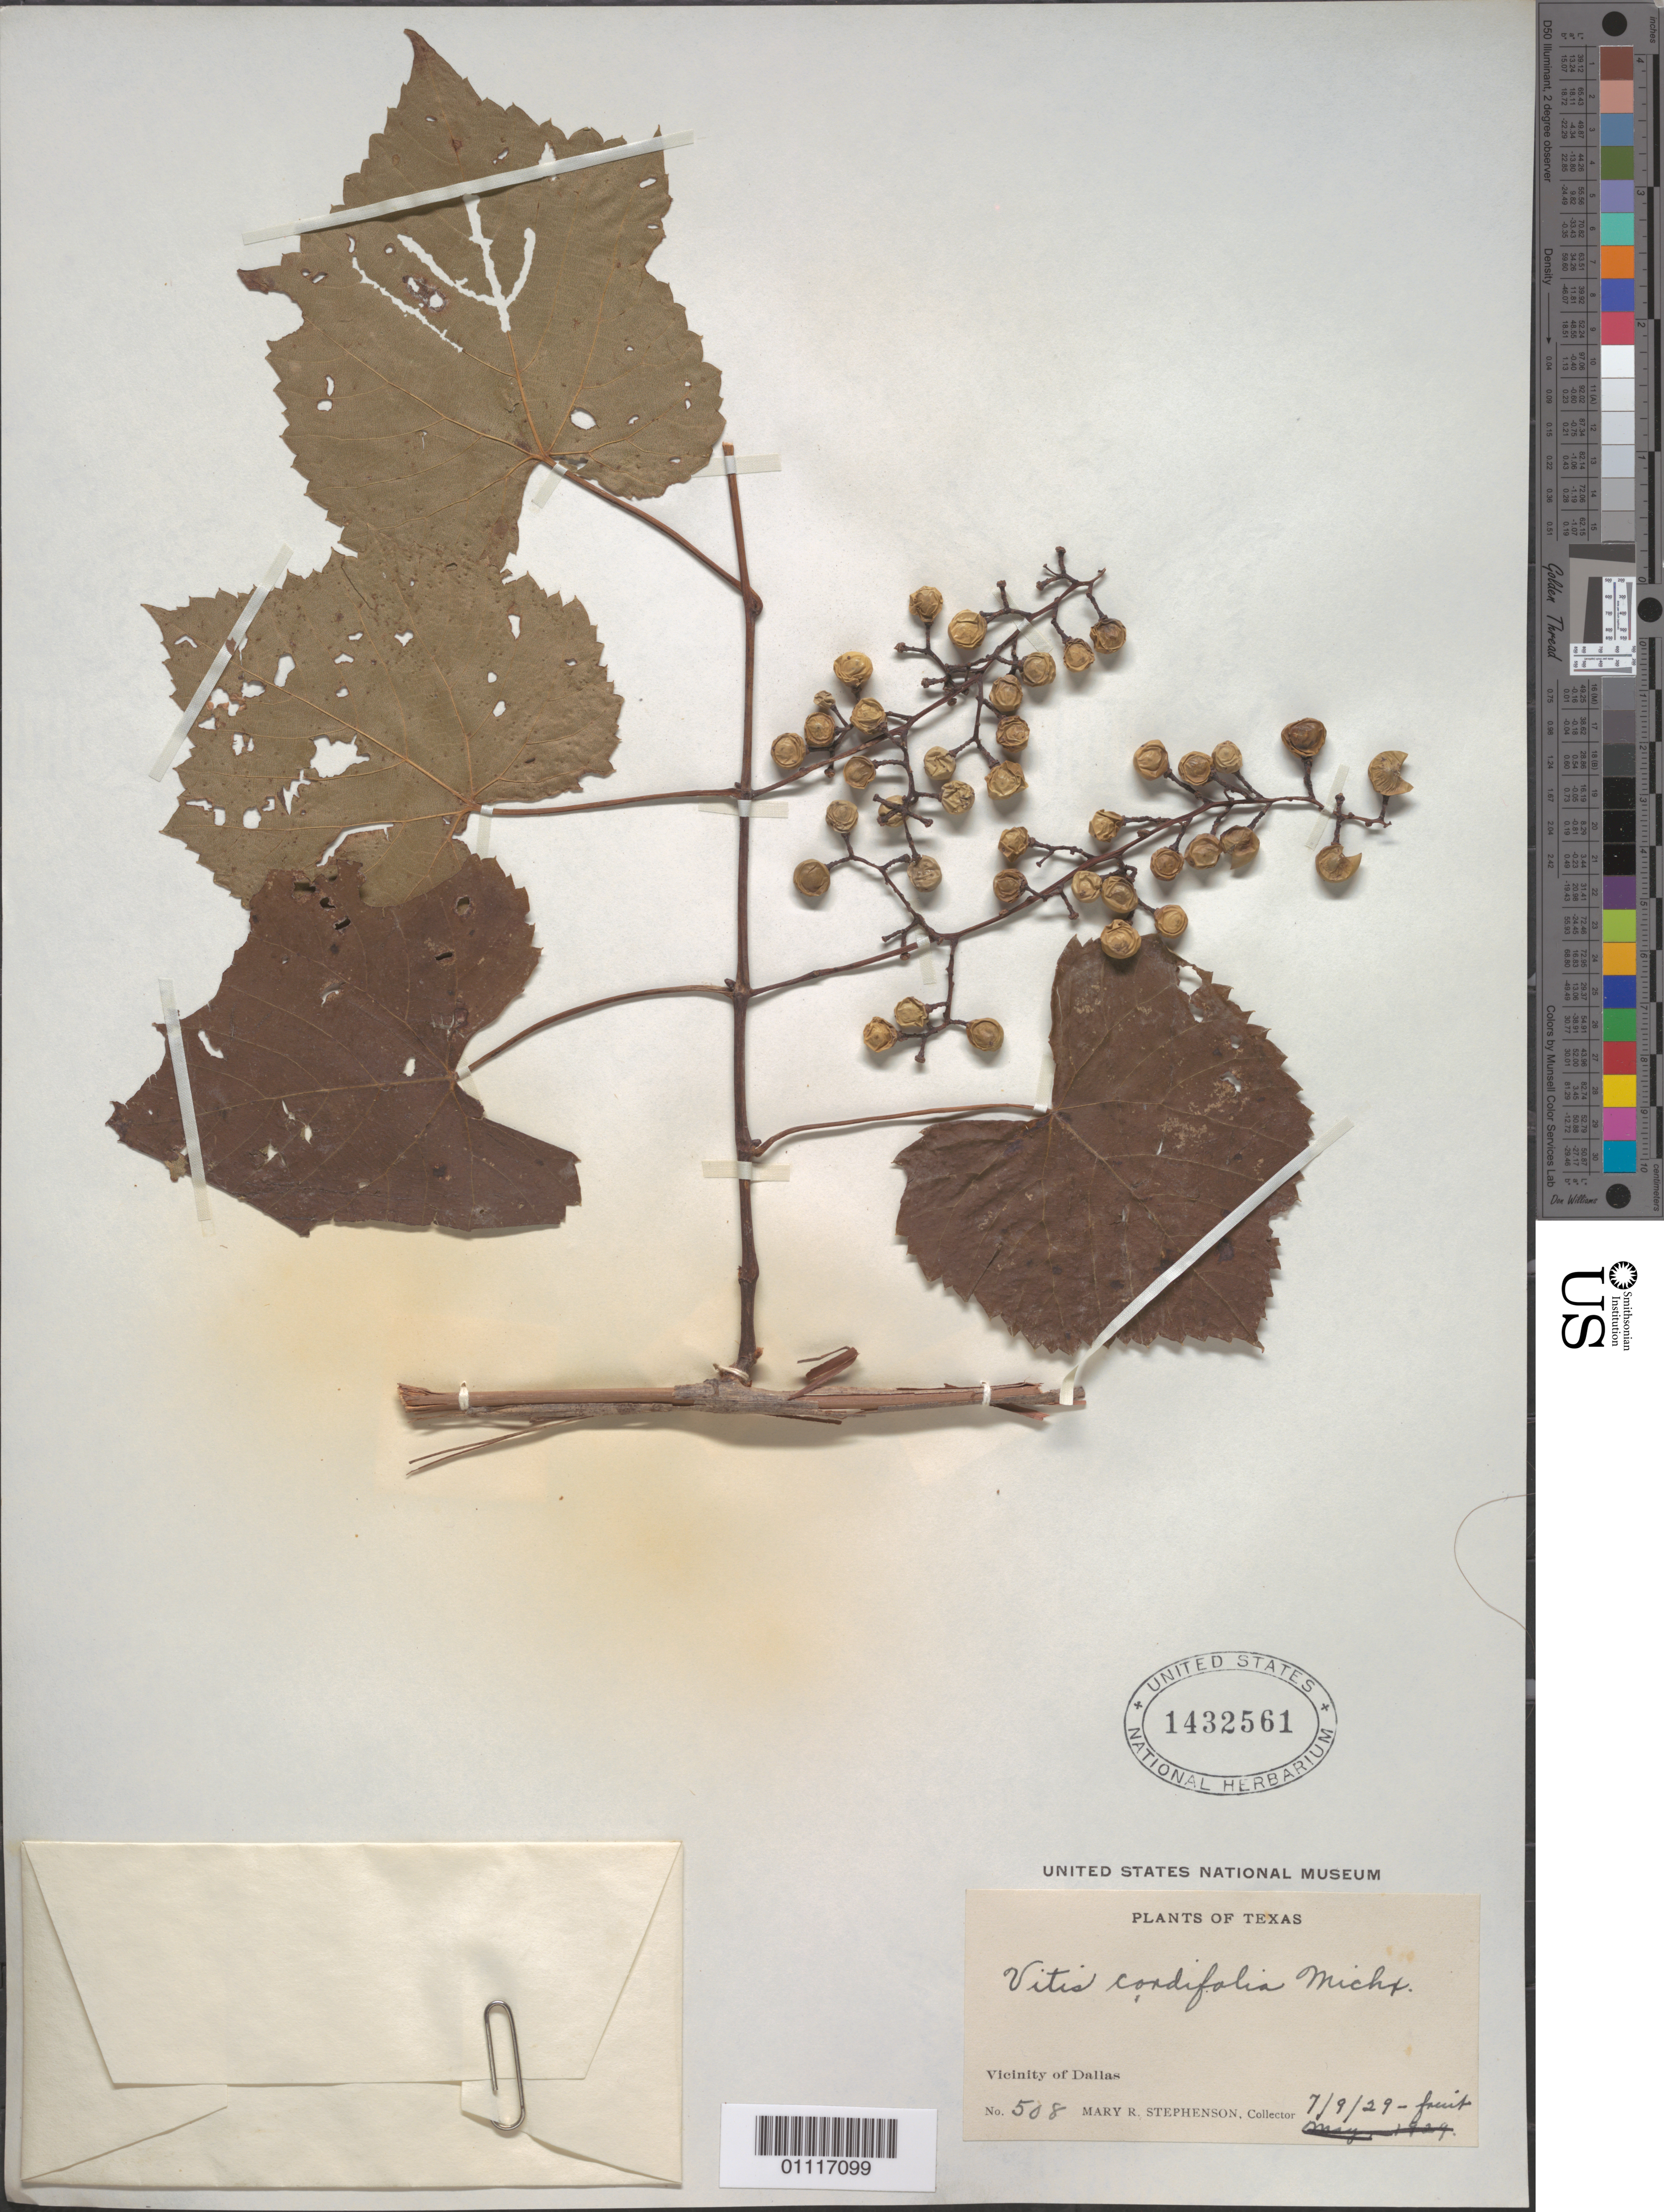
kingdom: Plantae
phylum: Tracheophyta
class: Magnoliopsida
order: Vitales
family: Vitaceae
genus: Vitis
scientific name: Vitis cordifolia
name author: Michx.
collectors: M. R. Stephenson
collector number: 508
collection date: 1929-07-09 or 1929-09-07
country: United States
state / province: Texas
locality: Vicinity of Dallas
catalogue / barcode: US 1432561